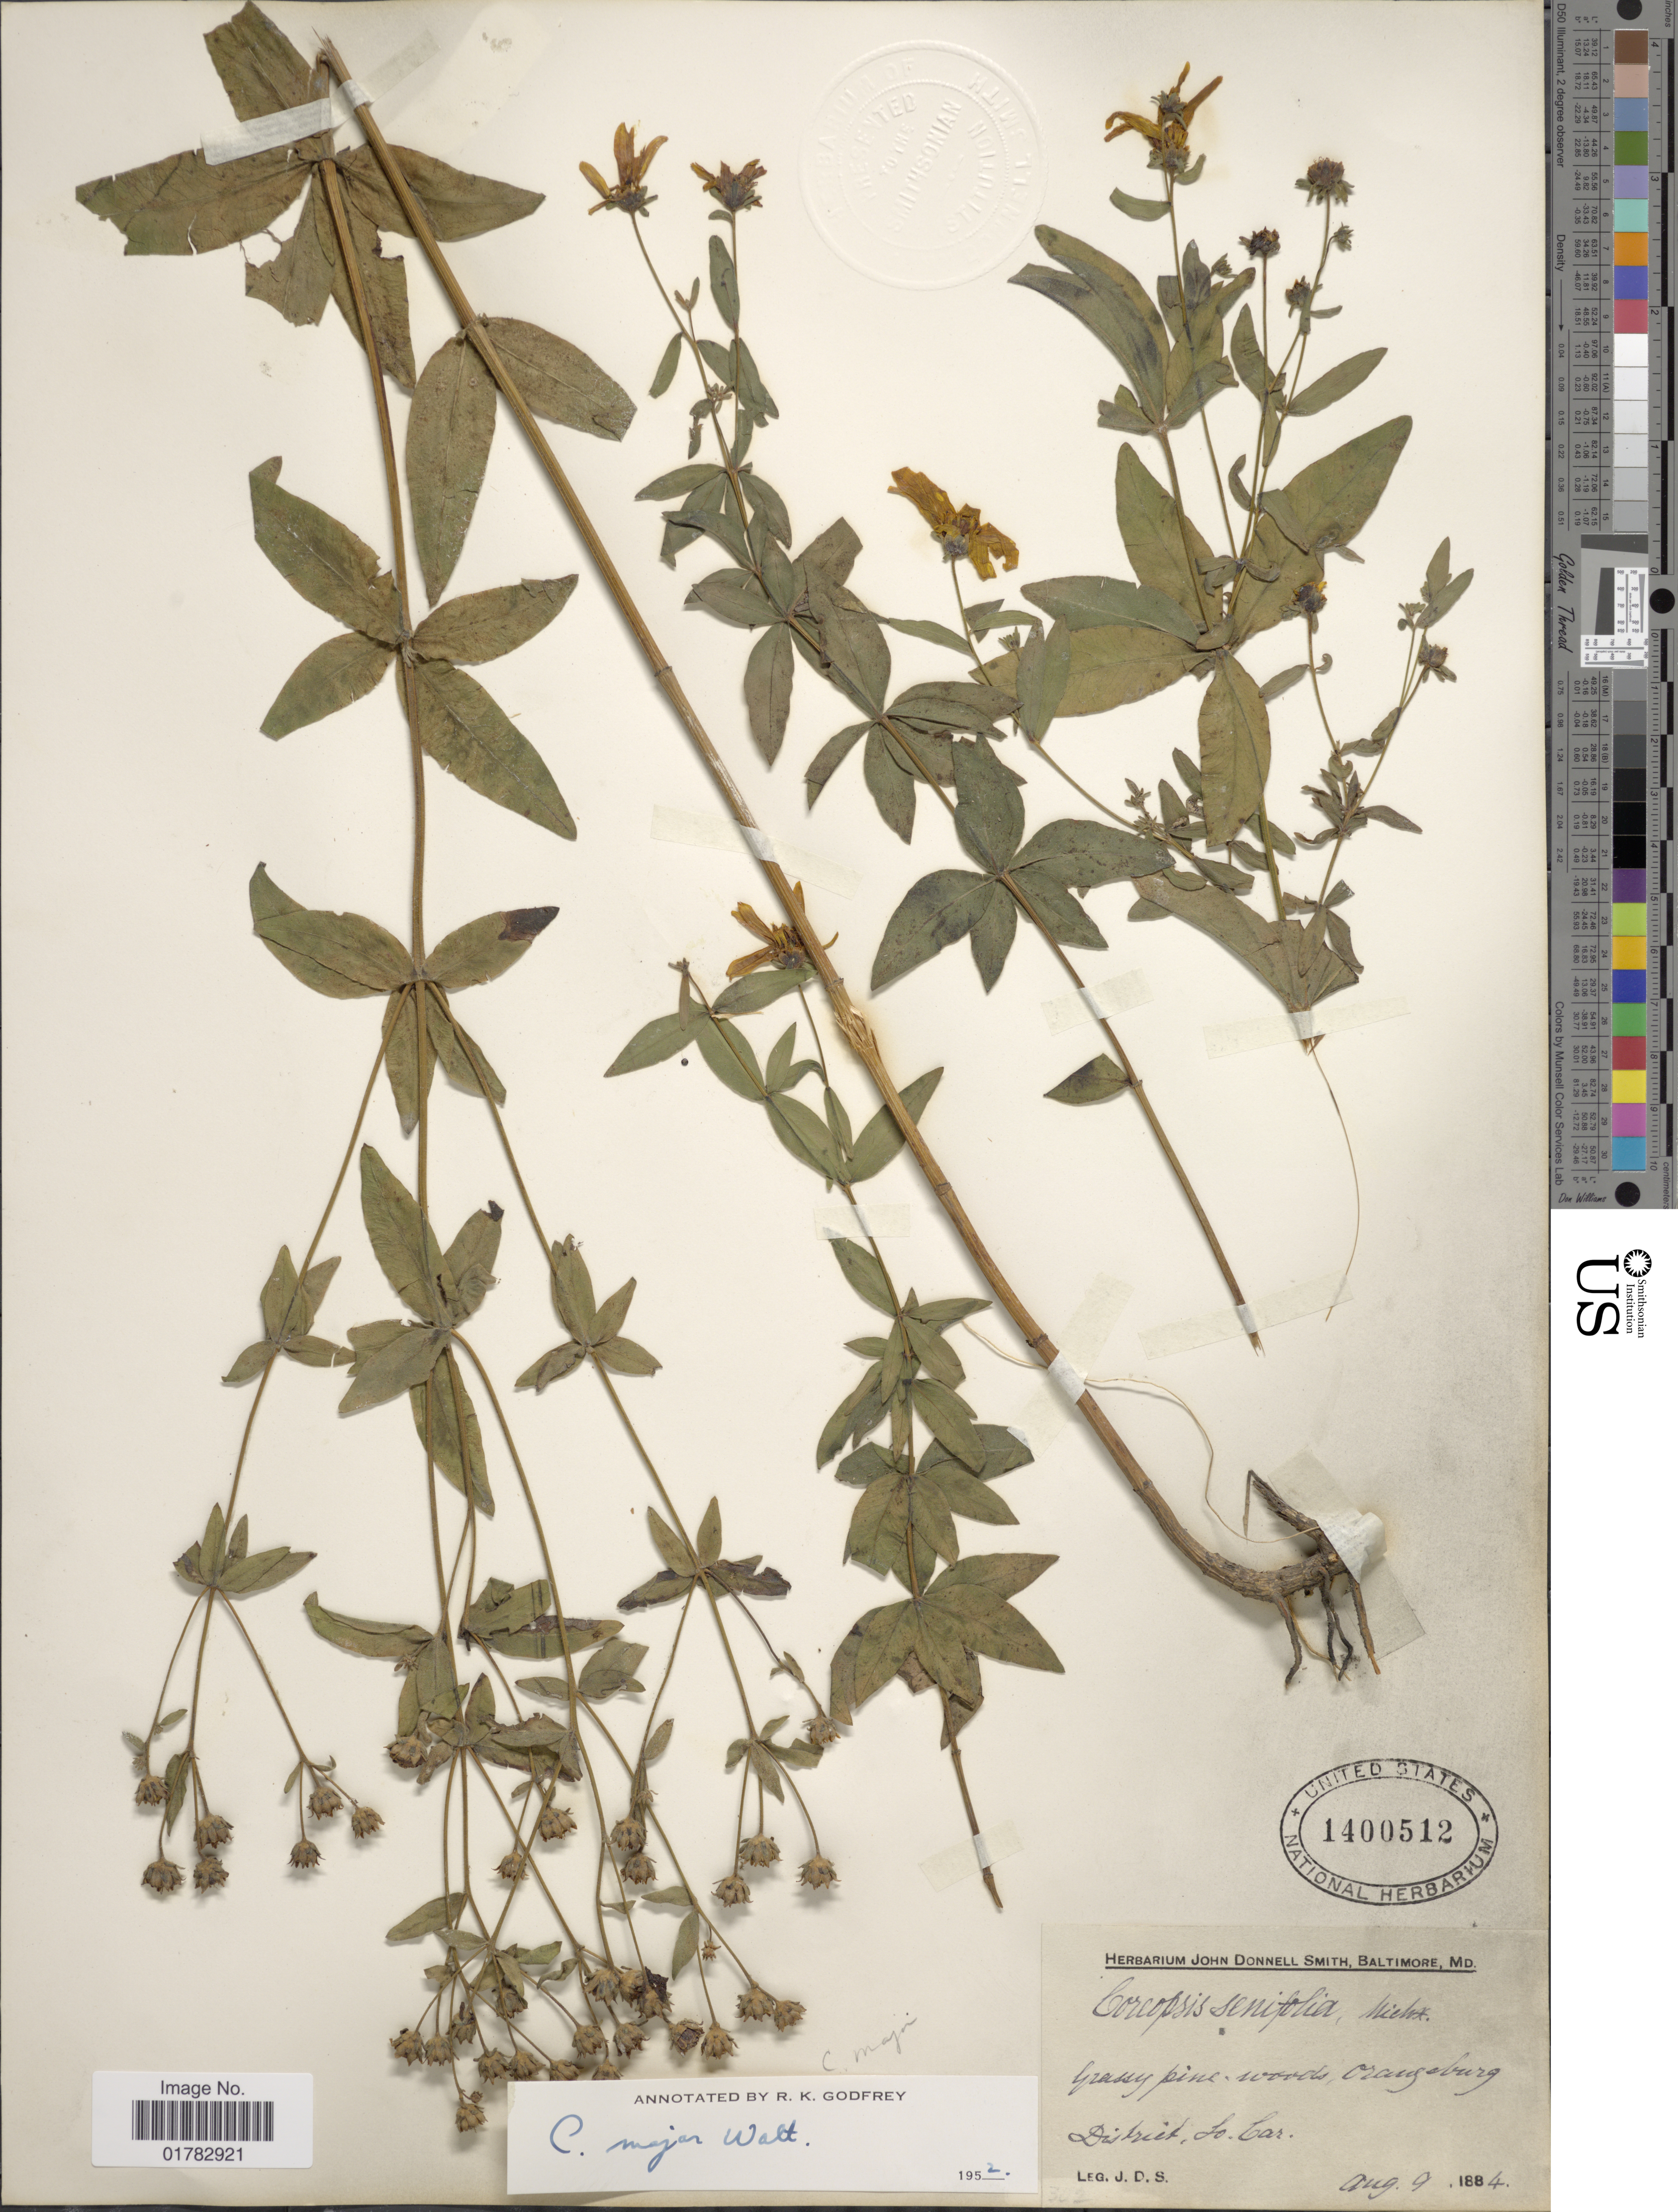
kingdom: Plantae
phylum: Tracheophyta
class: Magnoliopsida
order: Asterales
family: Asteraceae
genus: Coreopsis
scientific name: Coreopsis major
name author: Walter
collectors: J. Donnell Smith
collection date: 1884-08-09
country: United States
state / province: South Carolina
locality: Grassy pine woods, Orangeburg District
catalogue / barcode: US 1400512